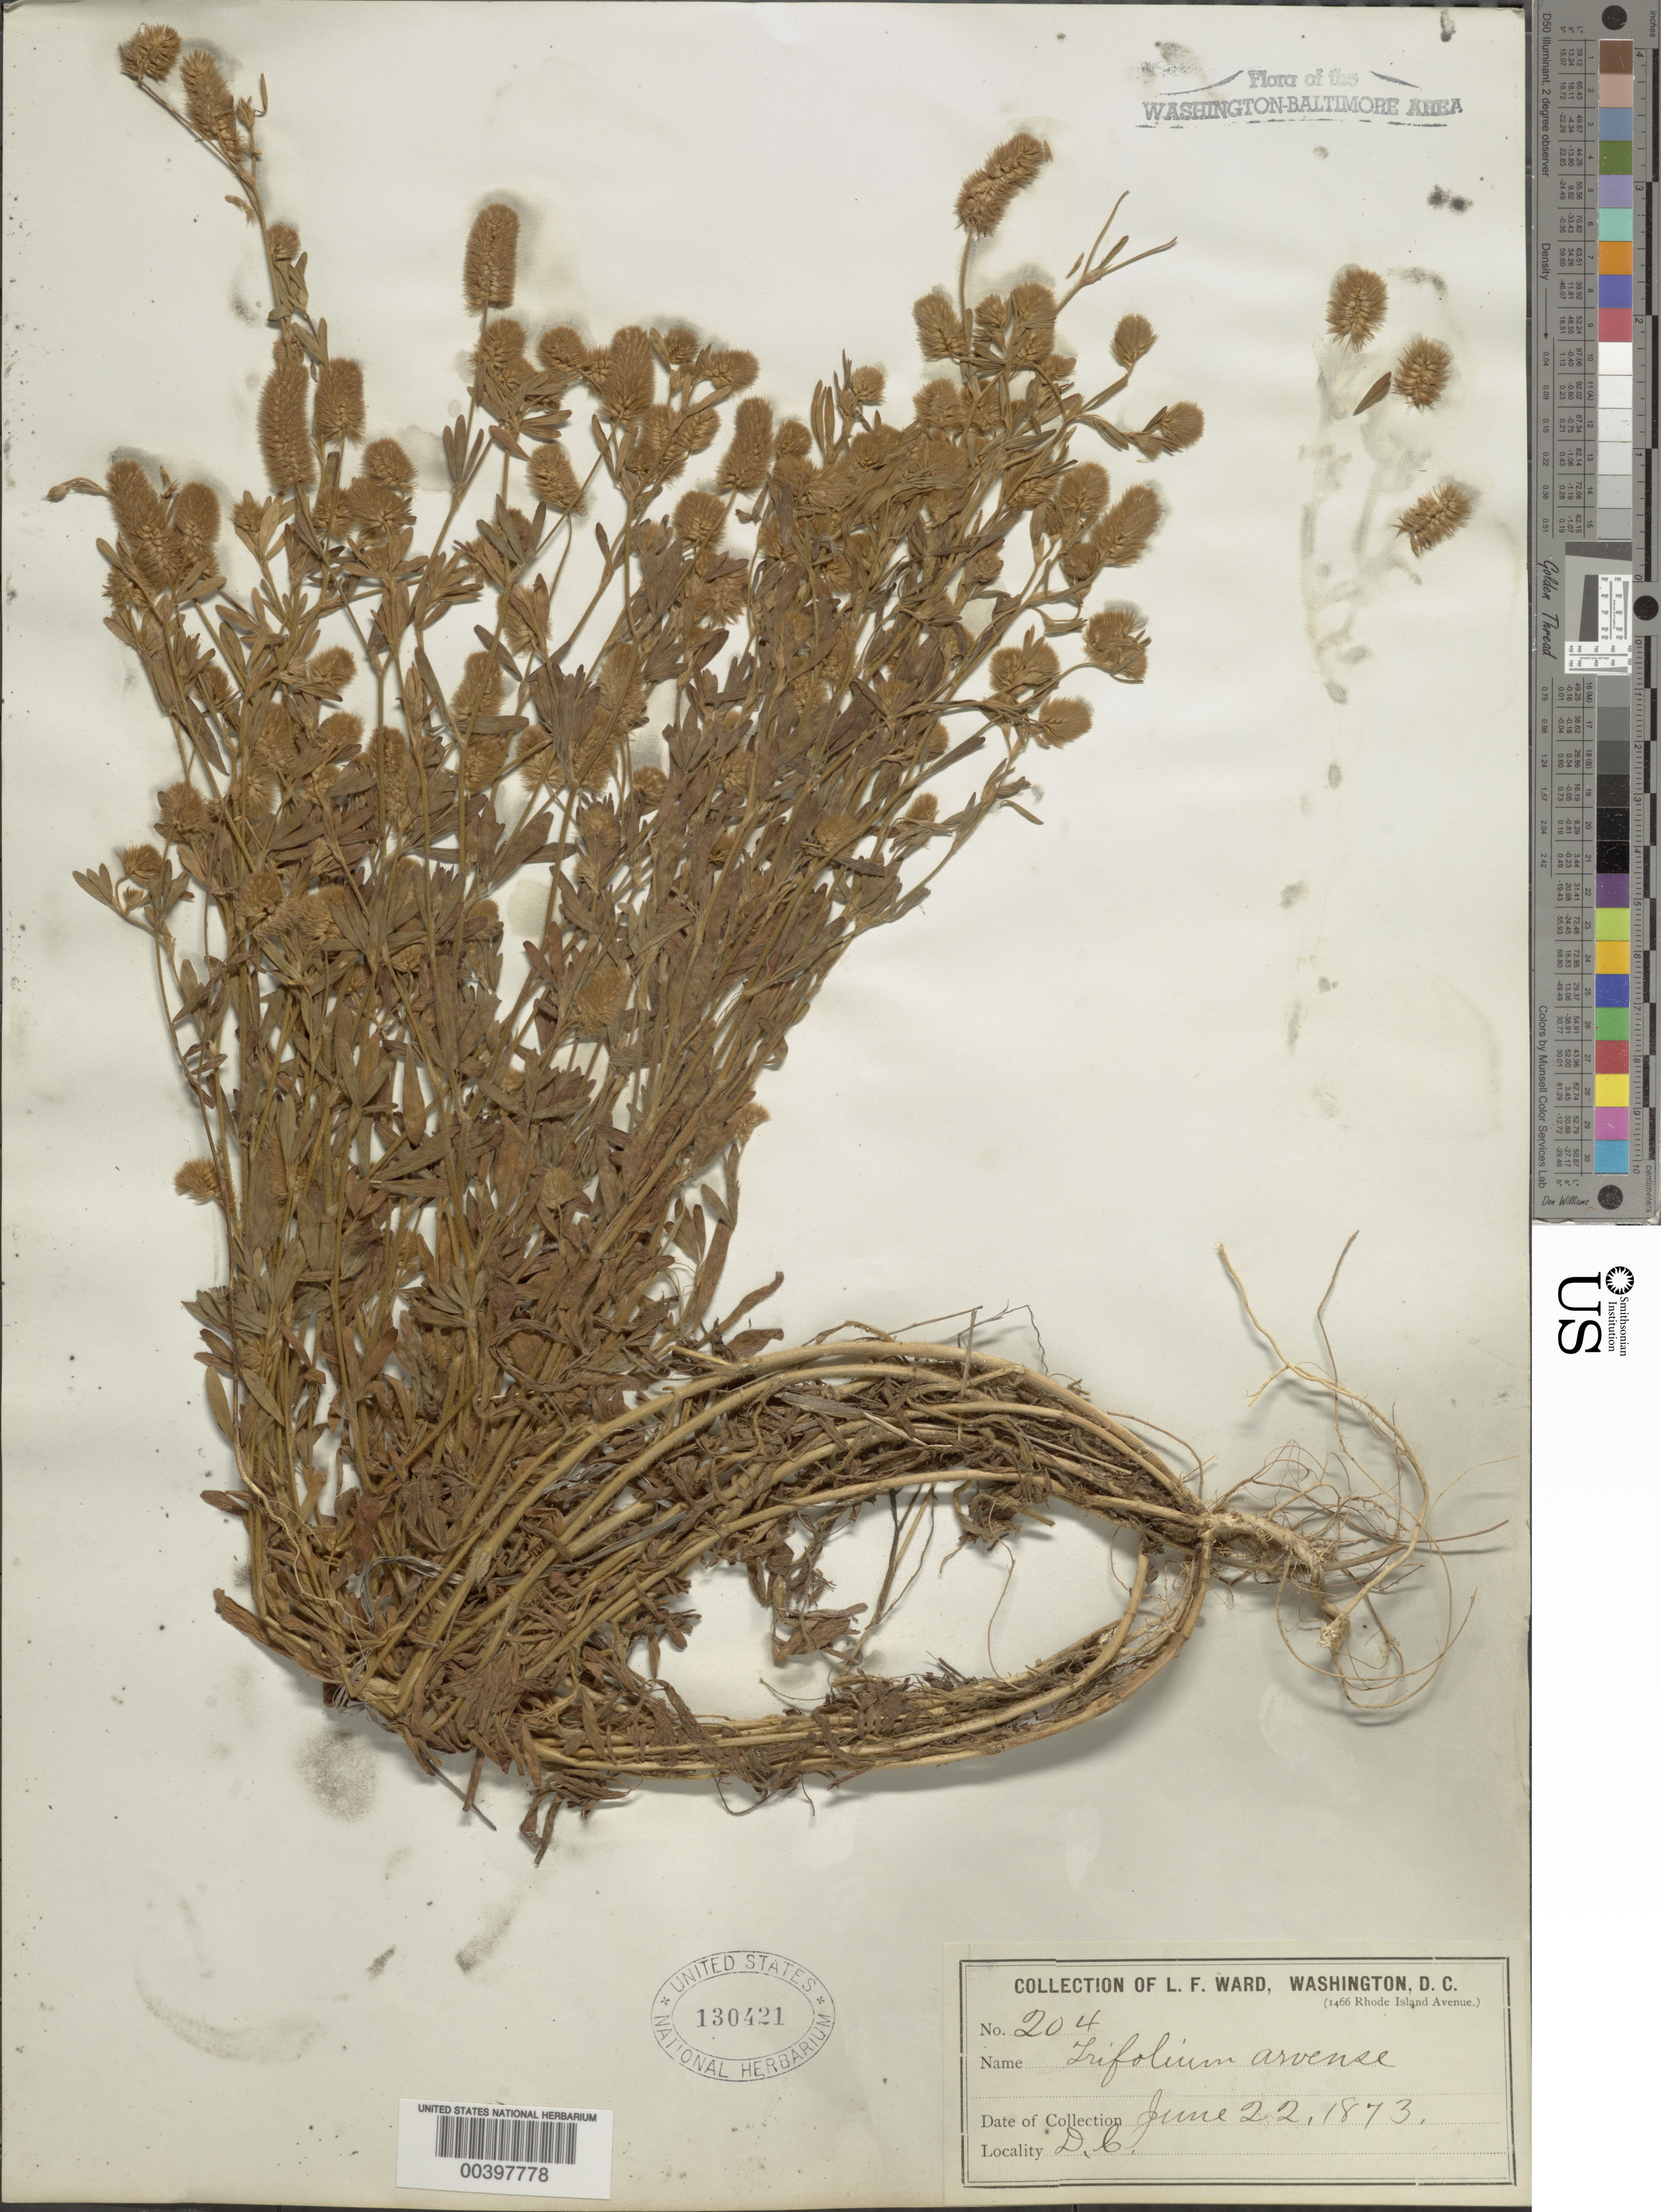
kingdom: Plantae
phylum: Tracheophyta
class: Magnoliopsida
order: Fabales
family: Fabaceae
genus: Trifolium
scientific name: Trifolium arvense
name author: L.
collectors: L. F. Ward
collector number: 204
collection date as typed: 22 Jun 1873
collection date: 1873-06-22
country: United States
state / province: District of Columbia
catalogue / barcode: US 130421